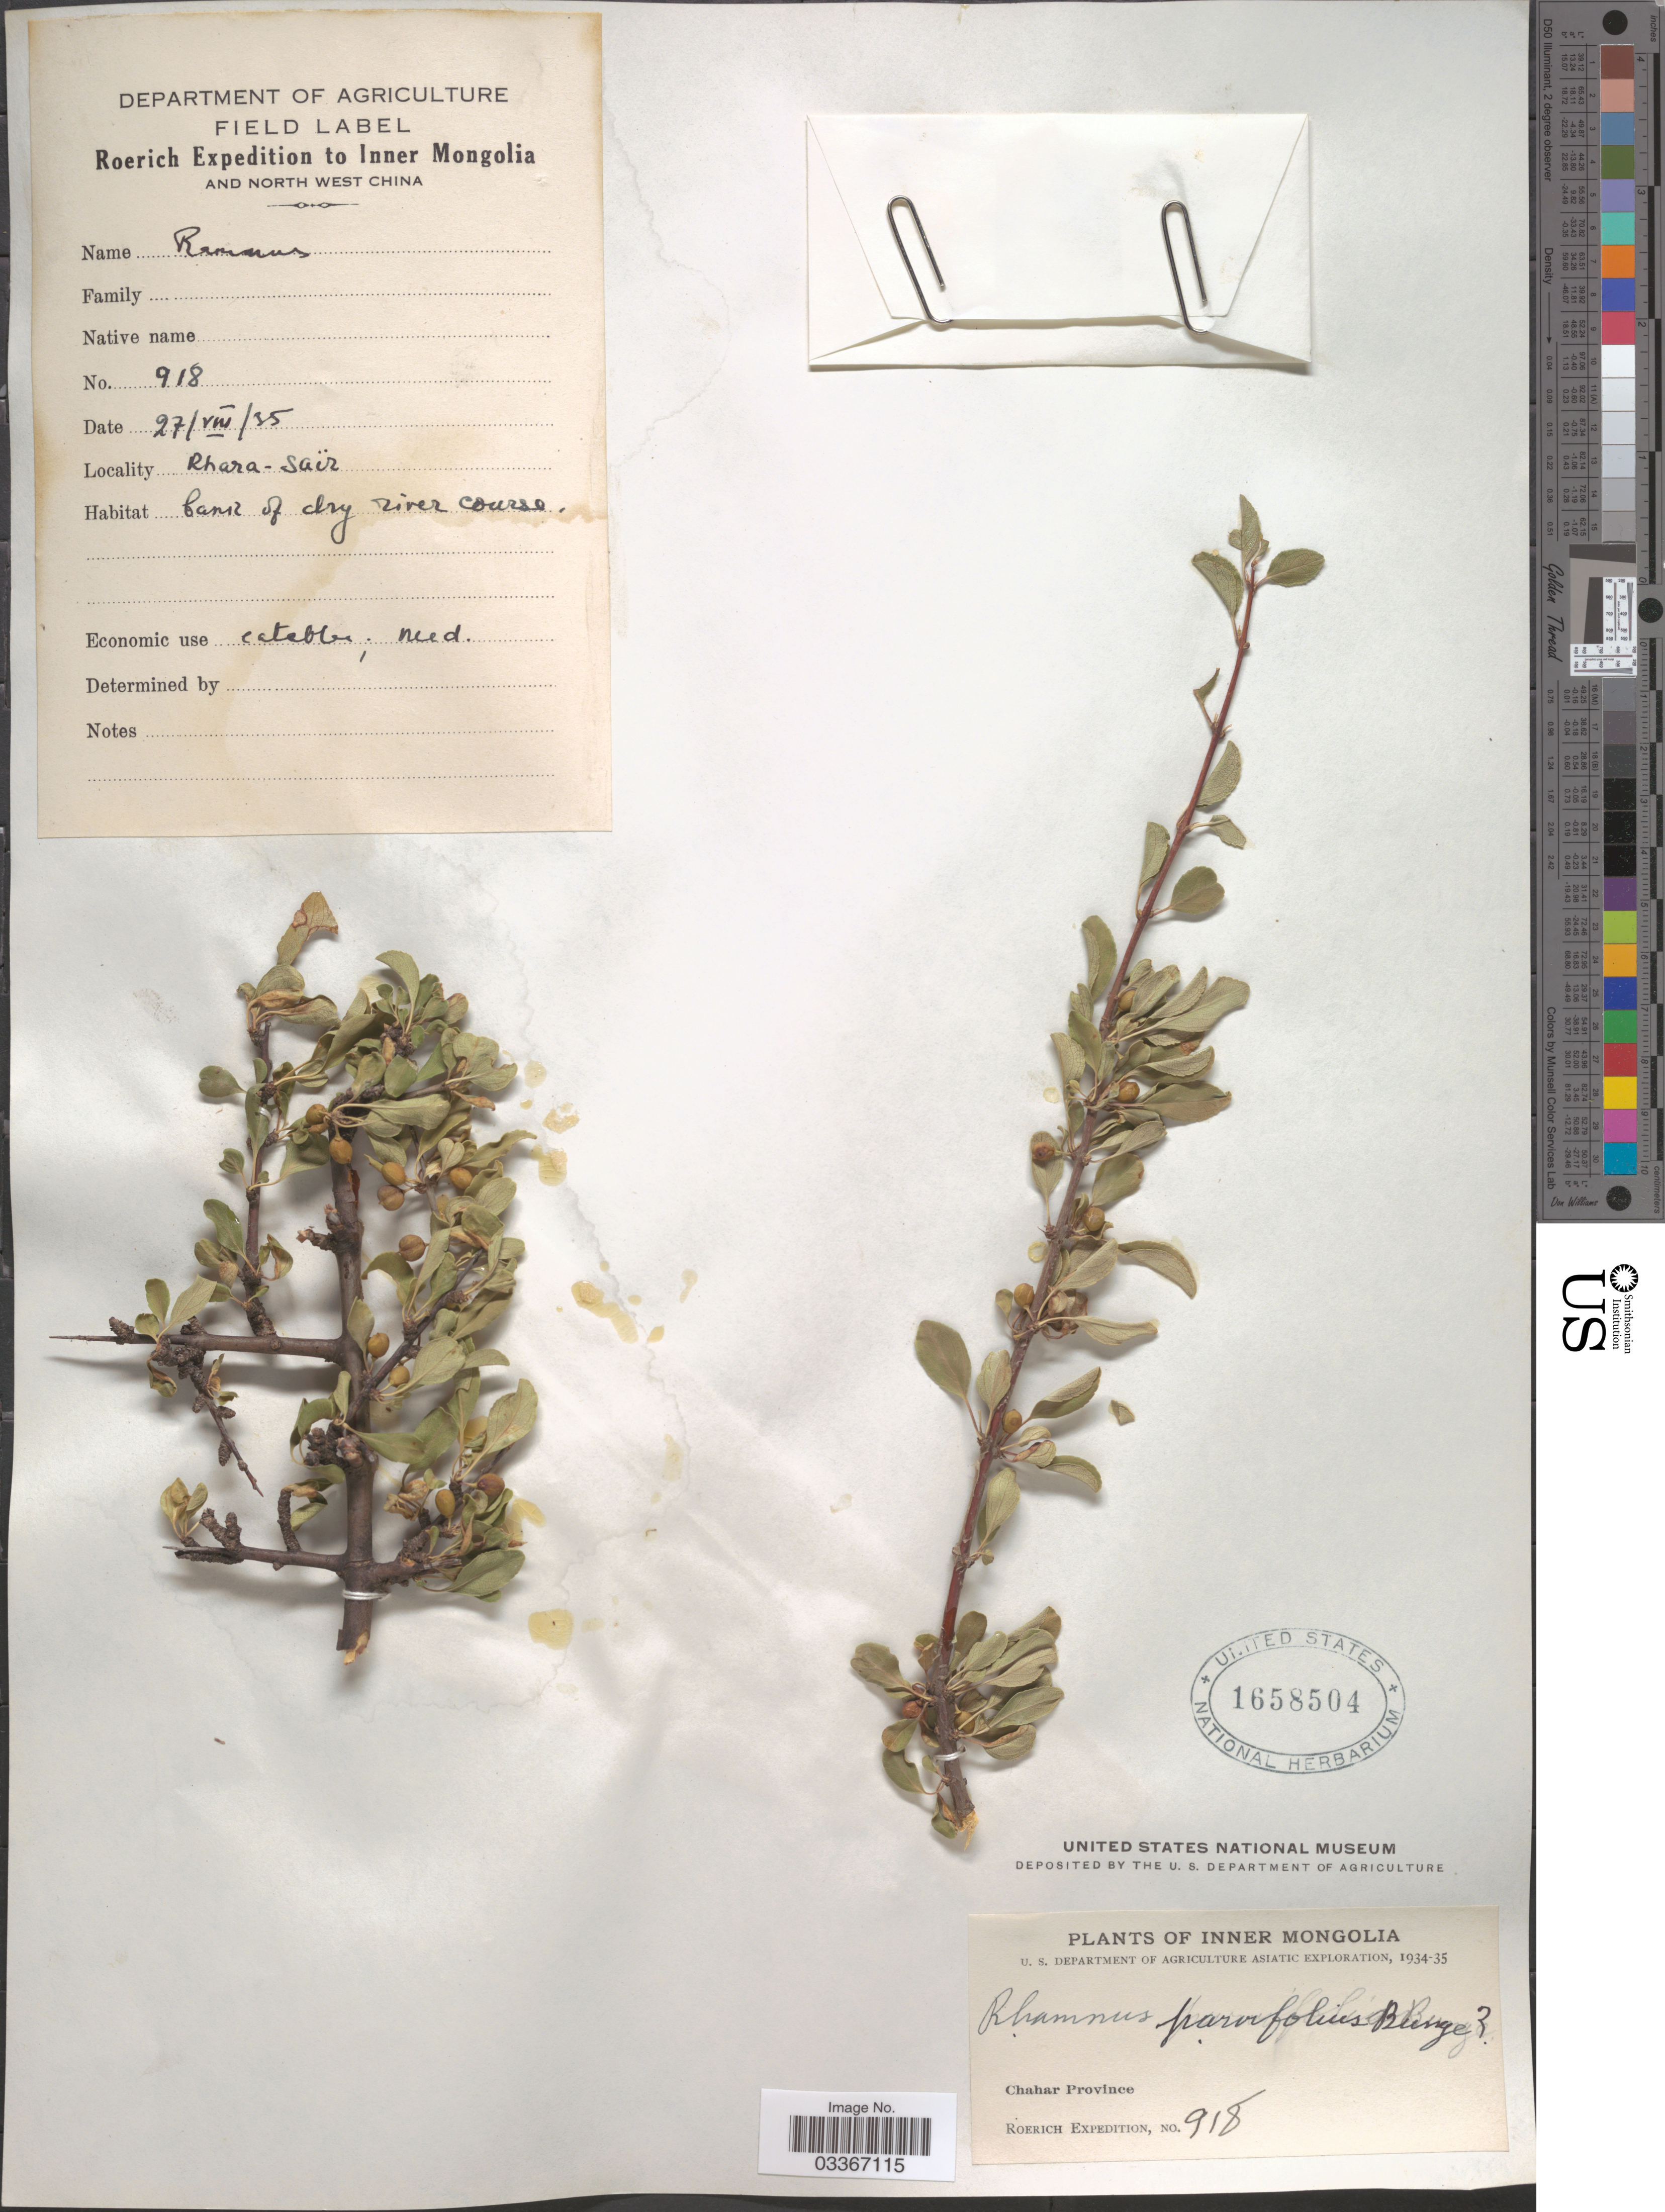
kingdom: Plantae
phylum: Tracheophyta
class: Magnoliopsida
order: Rosales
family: Rhamnaceae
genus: Rhamnus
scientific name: Rhamnus parvifolia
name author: Bunge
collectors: Roerich Expedition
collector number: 918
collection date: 1935-08-27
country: China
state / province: Nei Monggol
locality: Inner Mongolia and North West China. Rhara-Saïr. Chahar Province.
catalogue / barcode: US 1658504